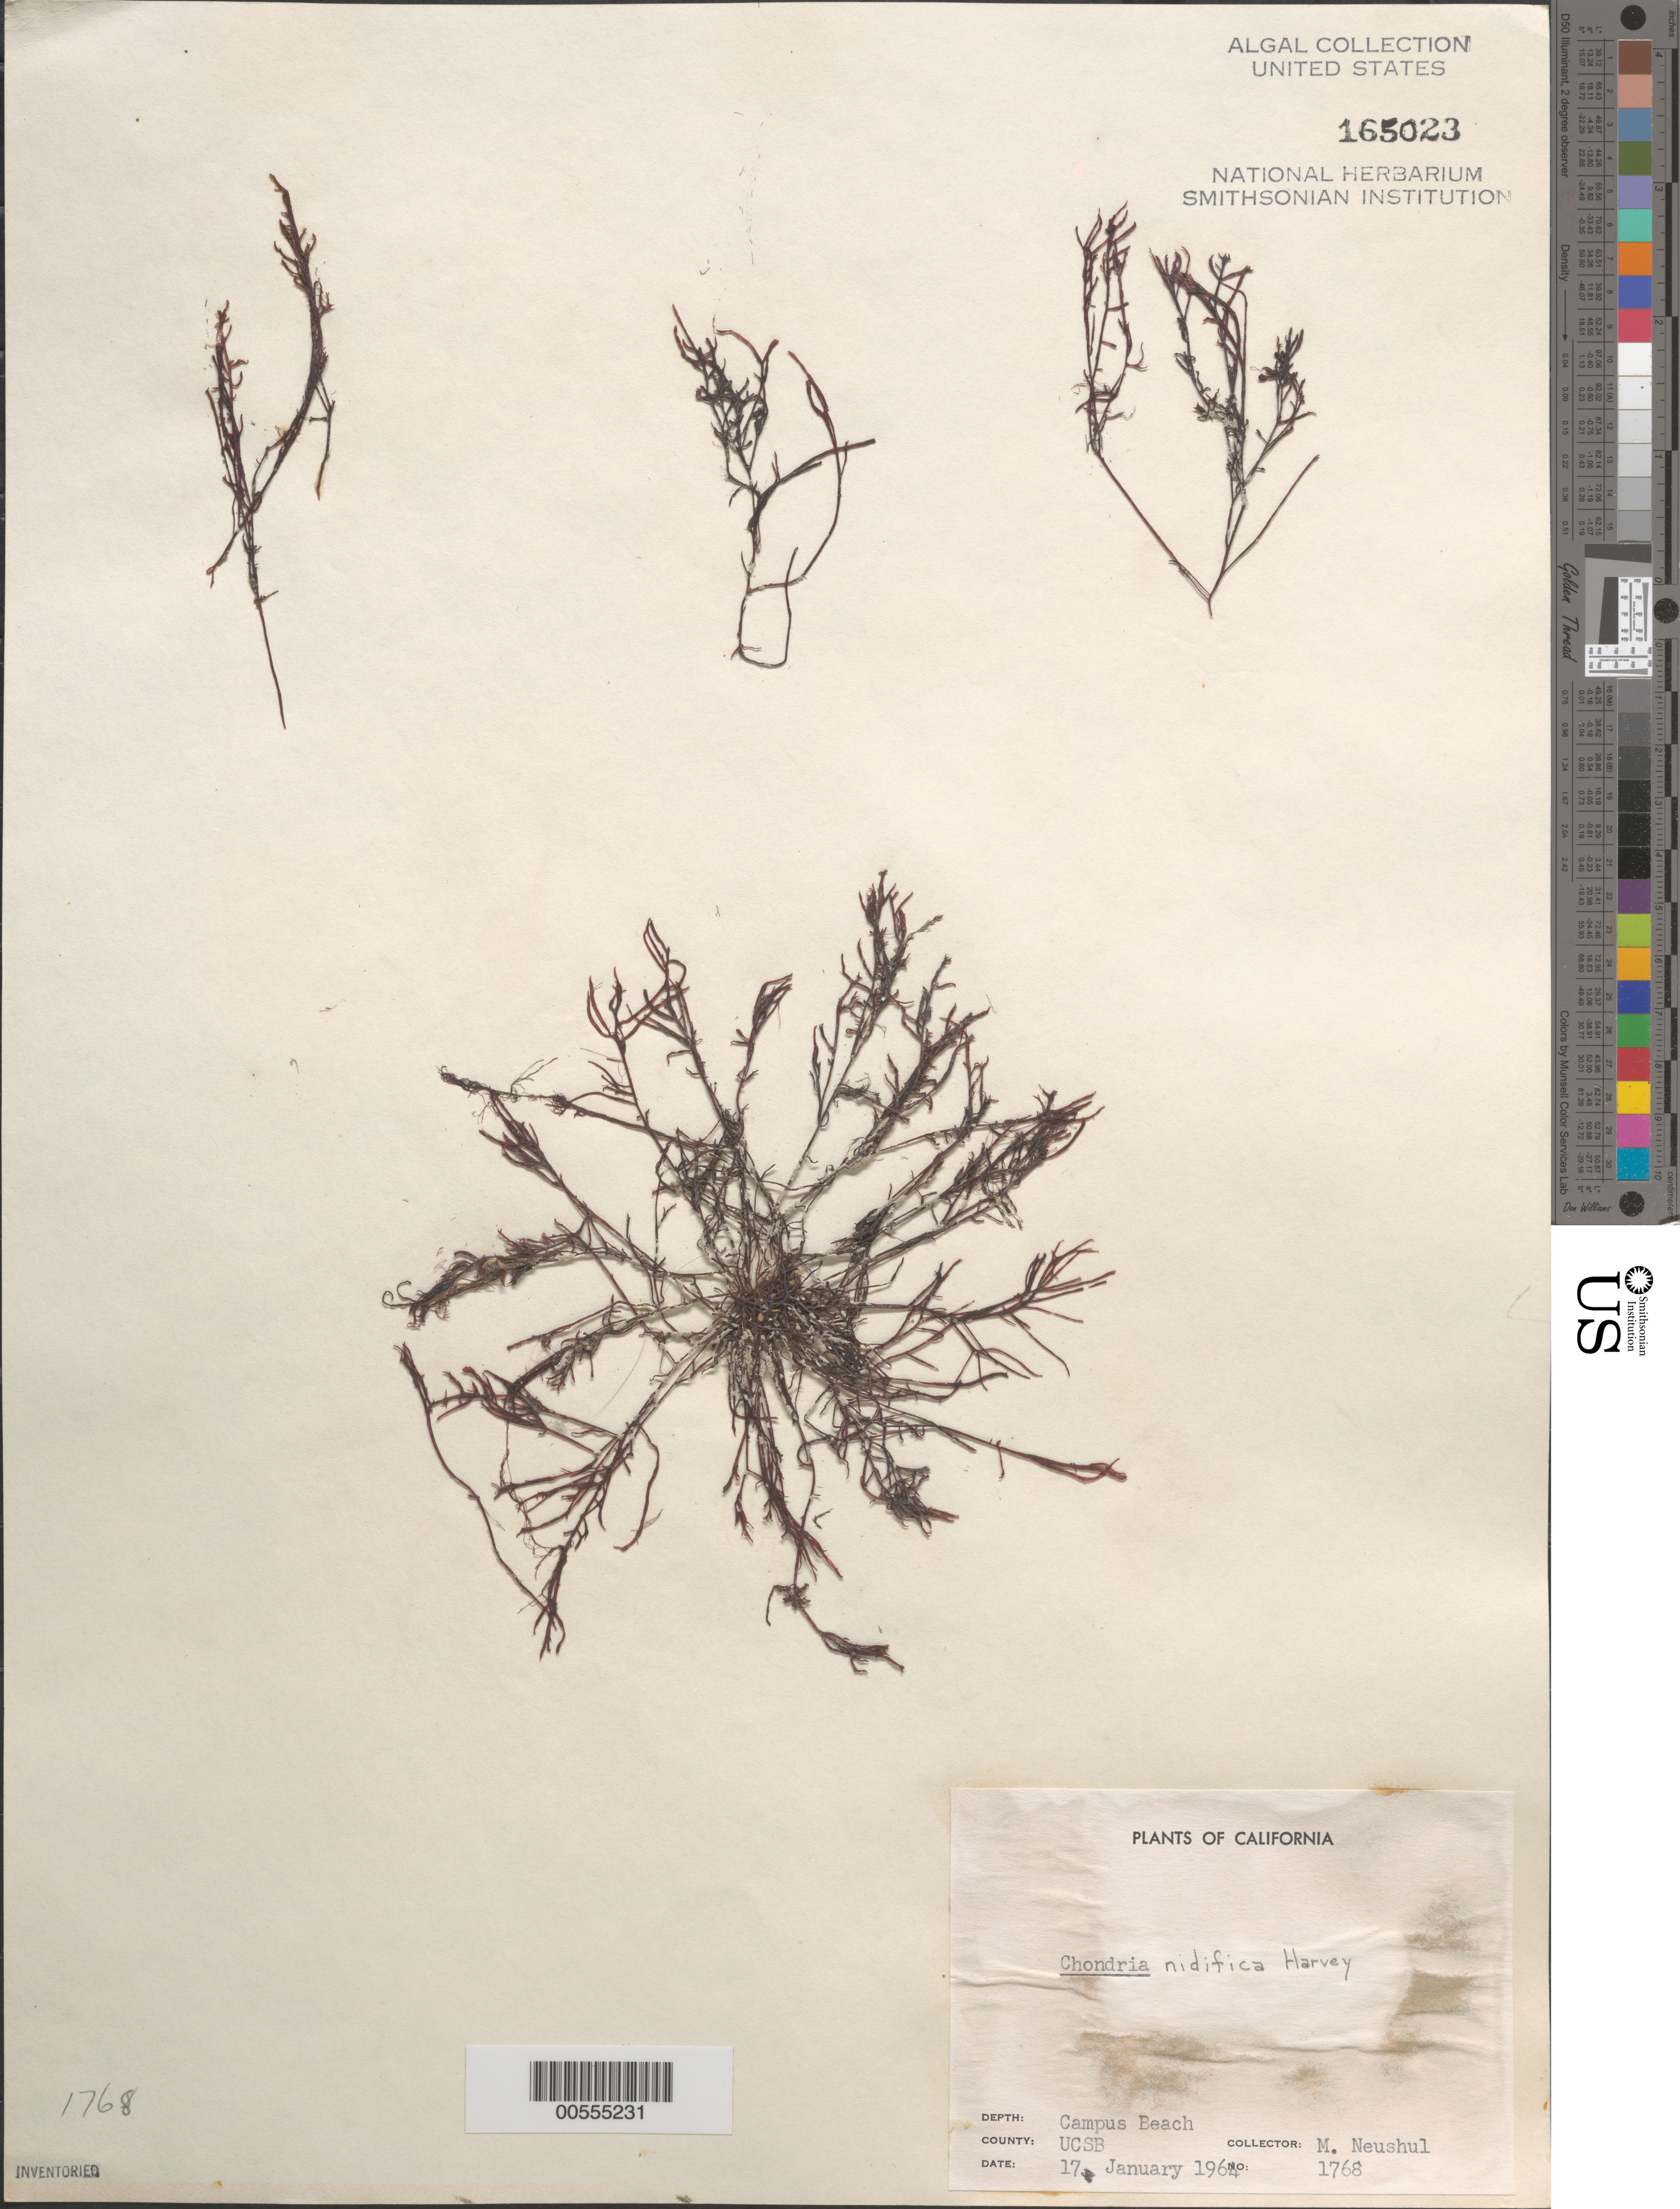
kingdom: Plantae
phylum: Rhodophyta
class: Florideophyceae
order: Ceramiales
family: Rhodomelaceae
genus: Neochondria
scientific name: Neochondria nidifica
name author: (Harvey) Sutti et al.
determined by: Algae name updating Project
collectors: M. Neushul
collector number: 1768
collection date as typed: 17 Jan 1964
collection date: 1964-01-17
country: United States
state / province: California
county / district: Santa Barbara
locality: Campus Beach, University of California, Santa Barbara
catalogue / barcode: US 165023